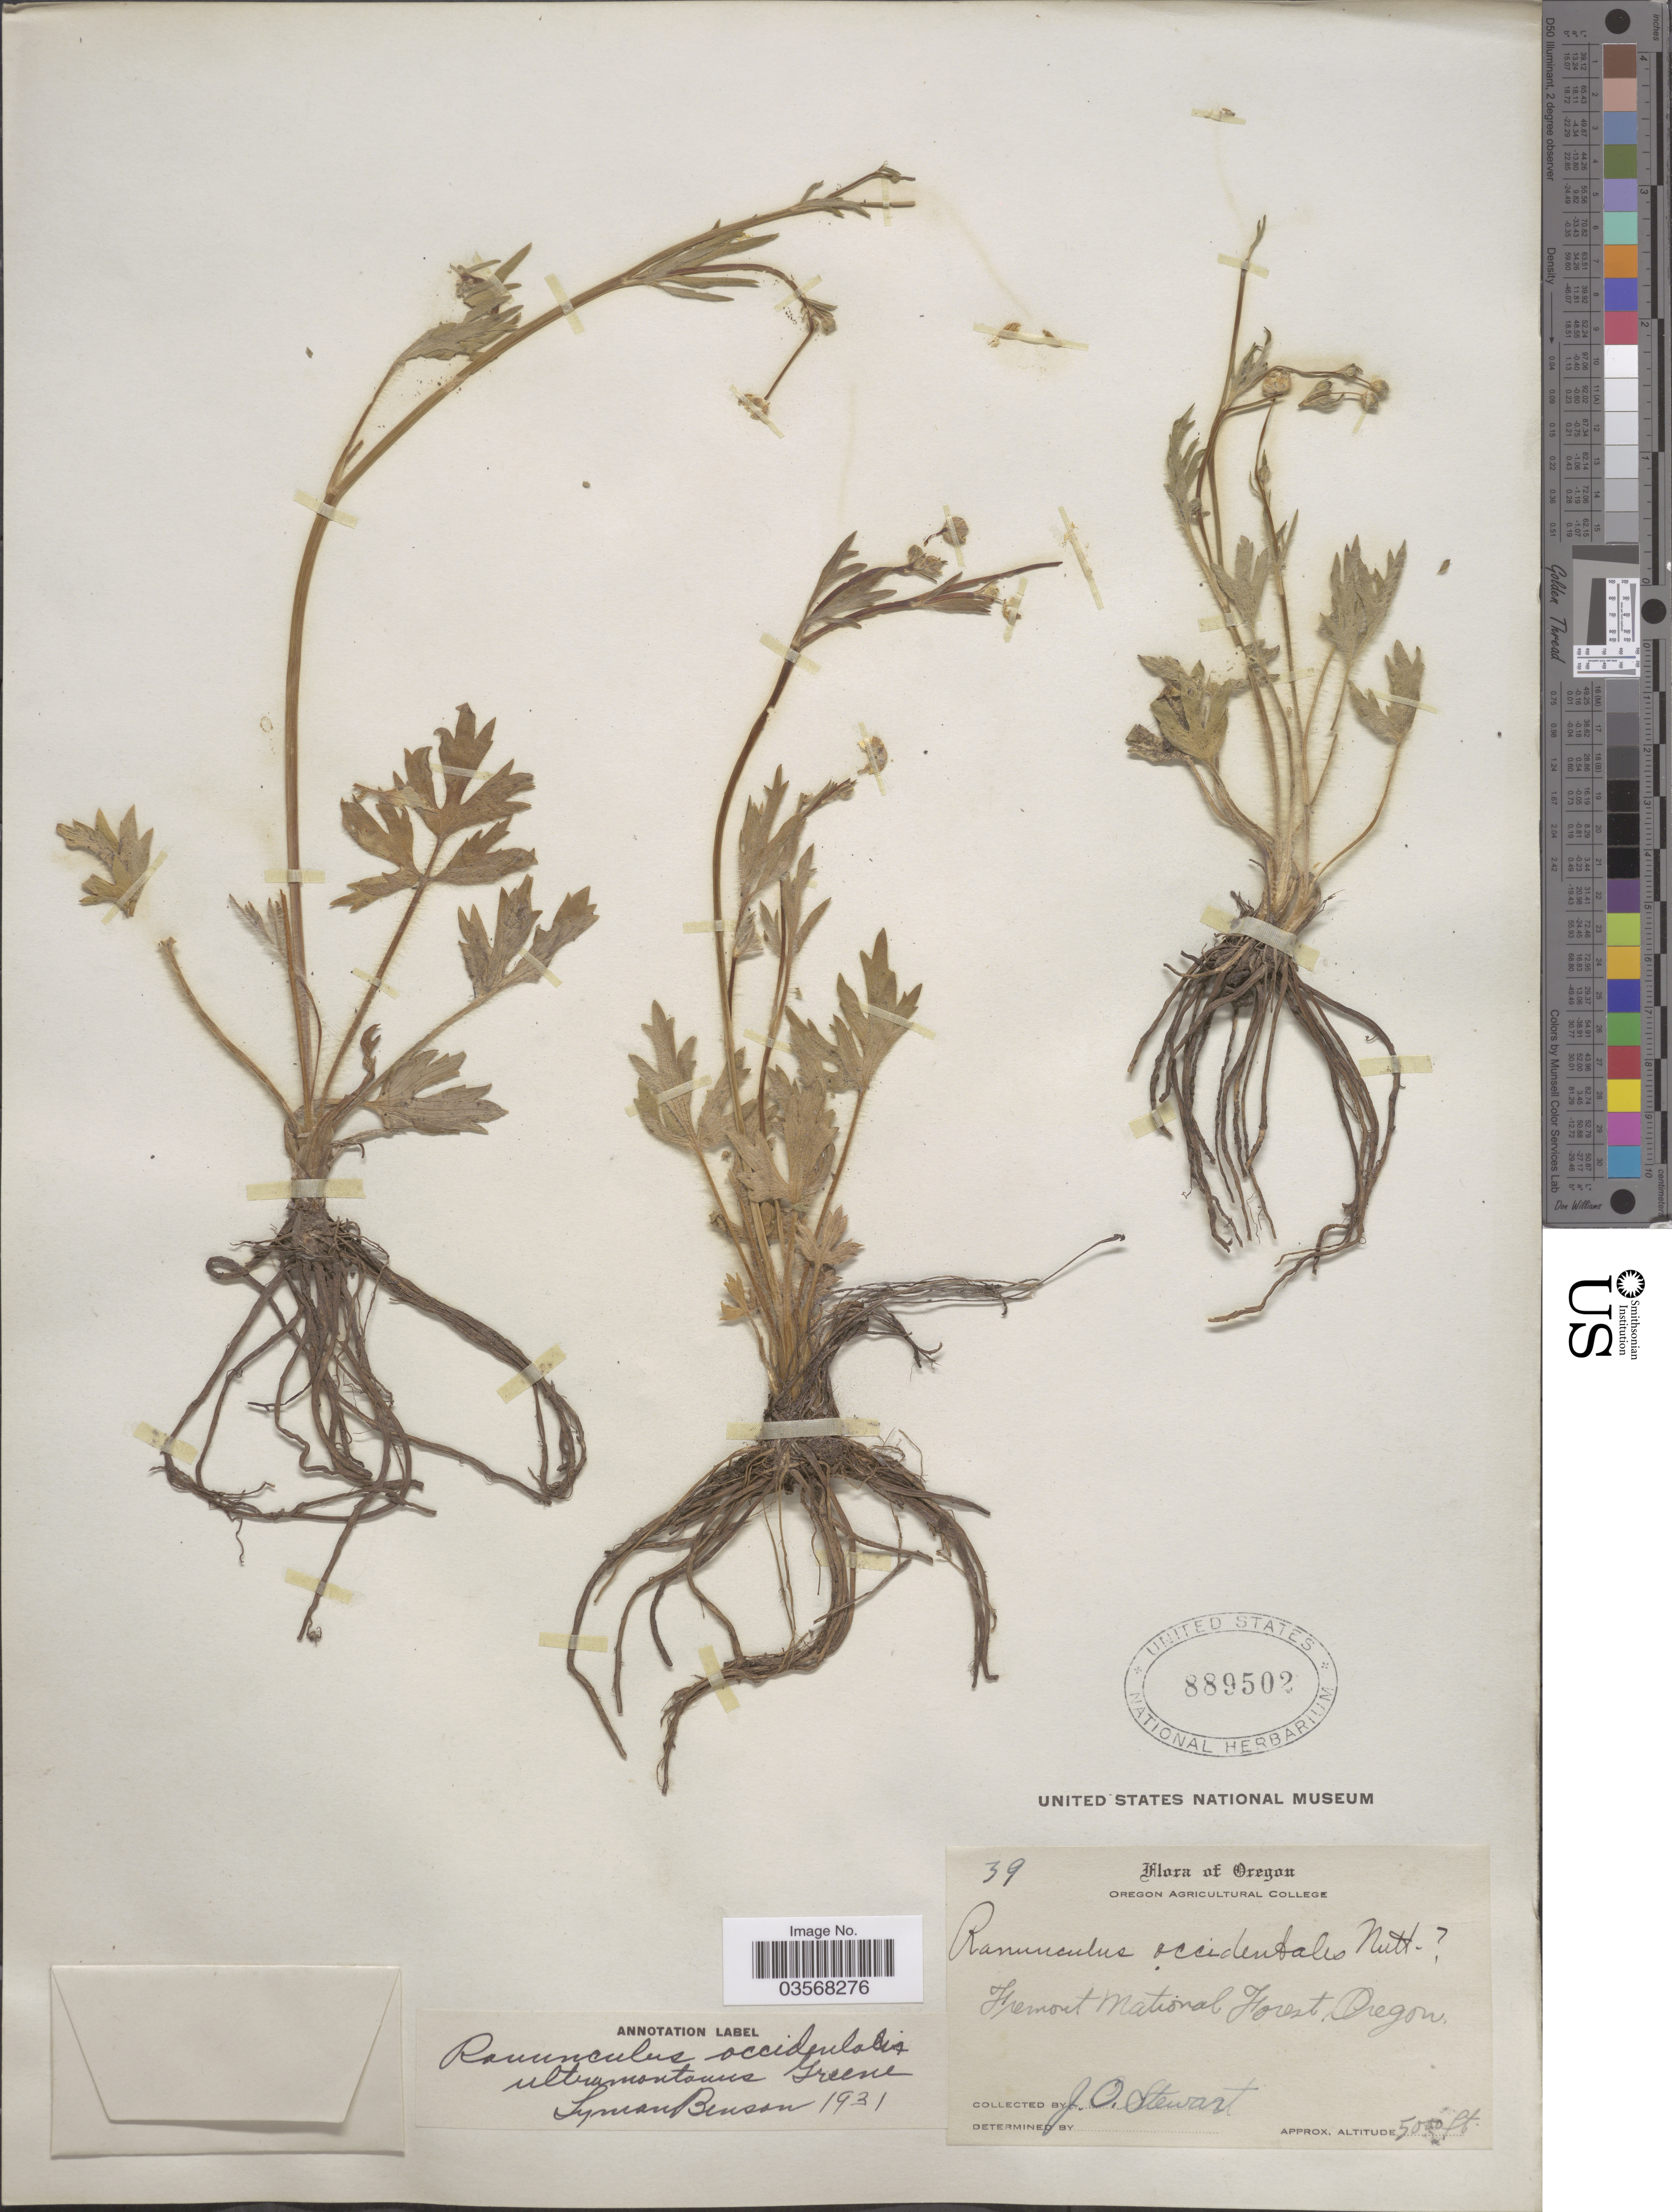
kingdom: Plantae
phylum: Tracheophyta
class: Magnoliopsida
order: Ranunculales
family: Ranunculaceae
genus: Ranunculus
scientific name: Ranunculus occidentalis var. ultramontanus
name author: Nutt.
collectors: J. Stewart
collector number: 39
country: United States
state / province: Oregon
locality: Fremont National Forest.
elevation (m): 1524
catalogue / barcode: US 889502